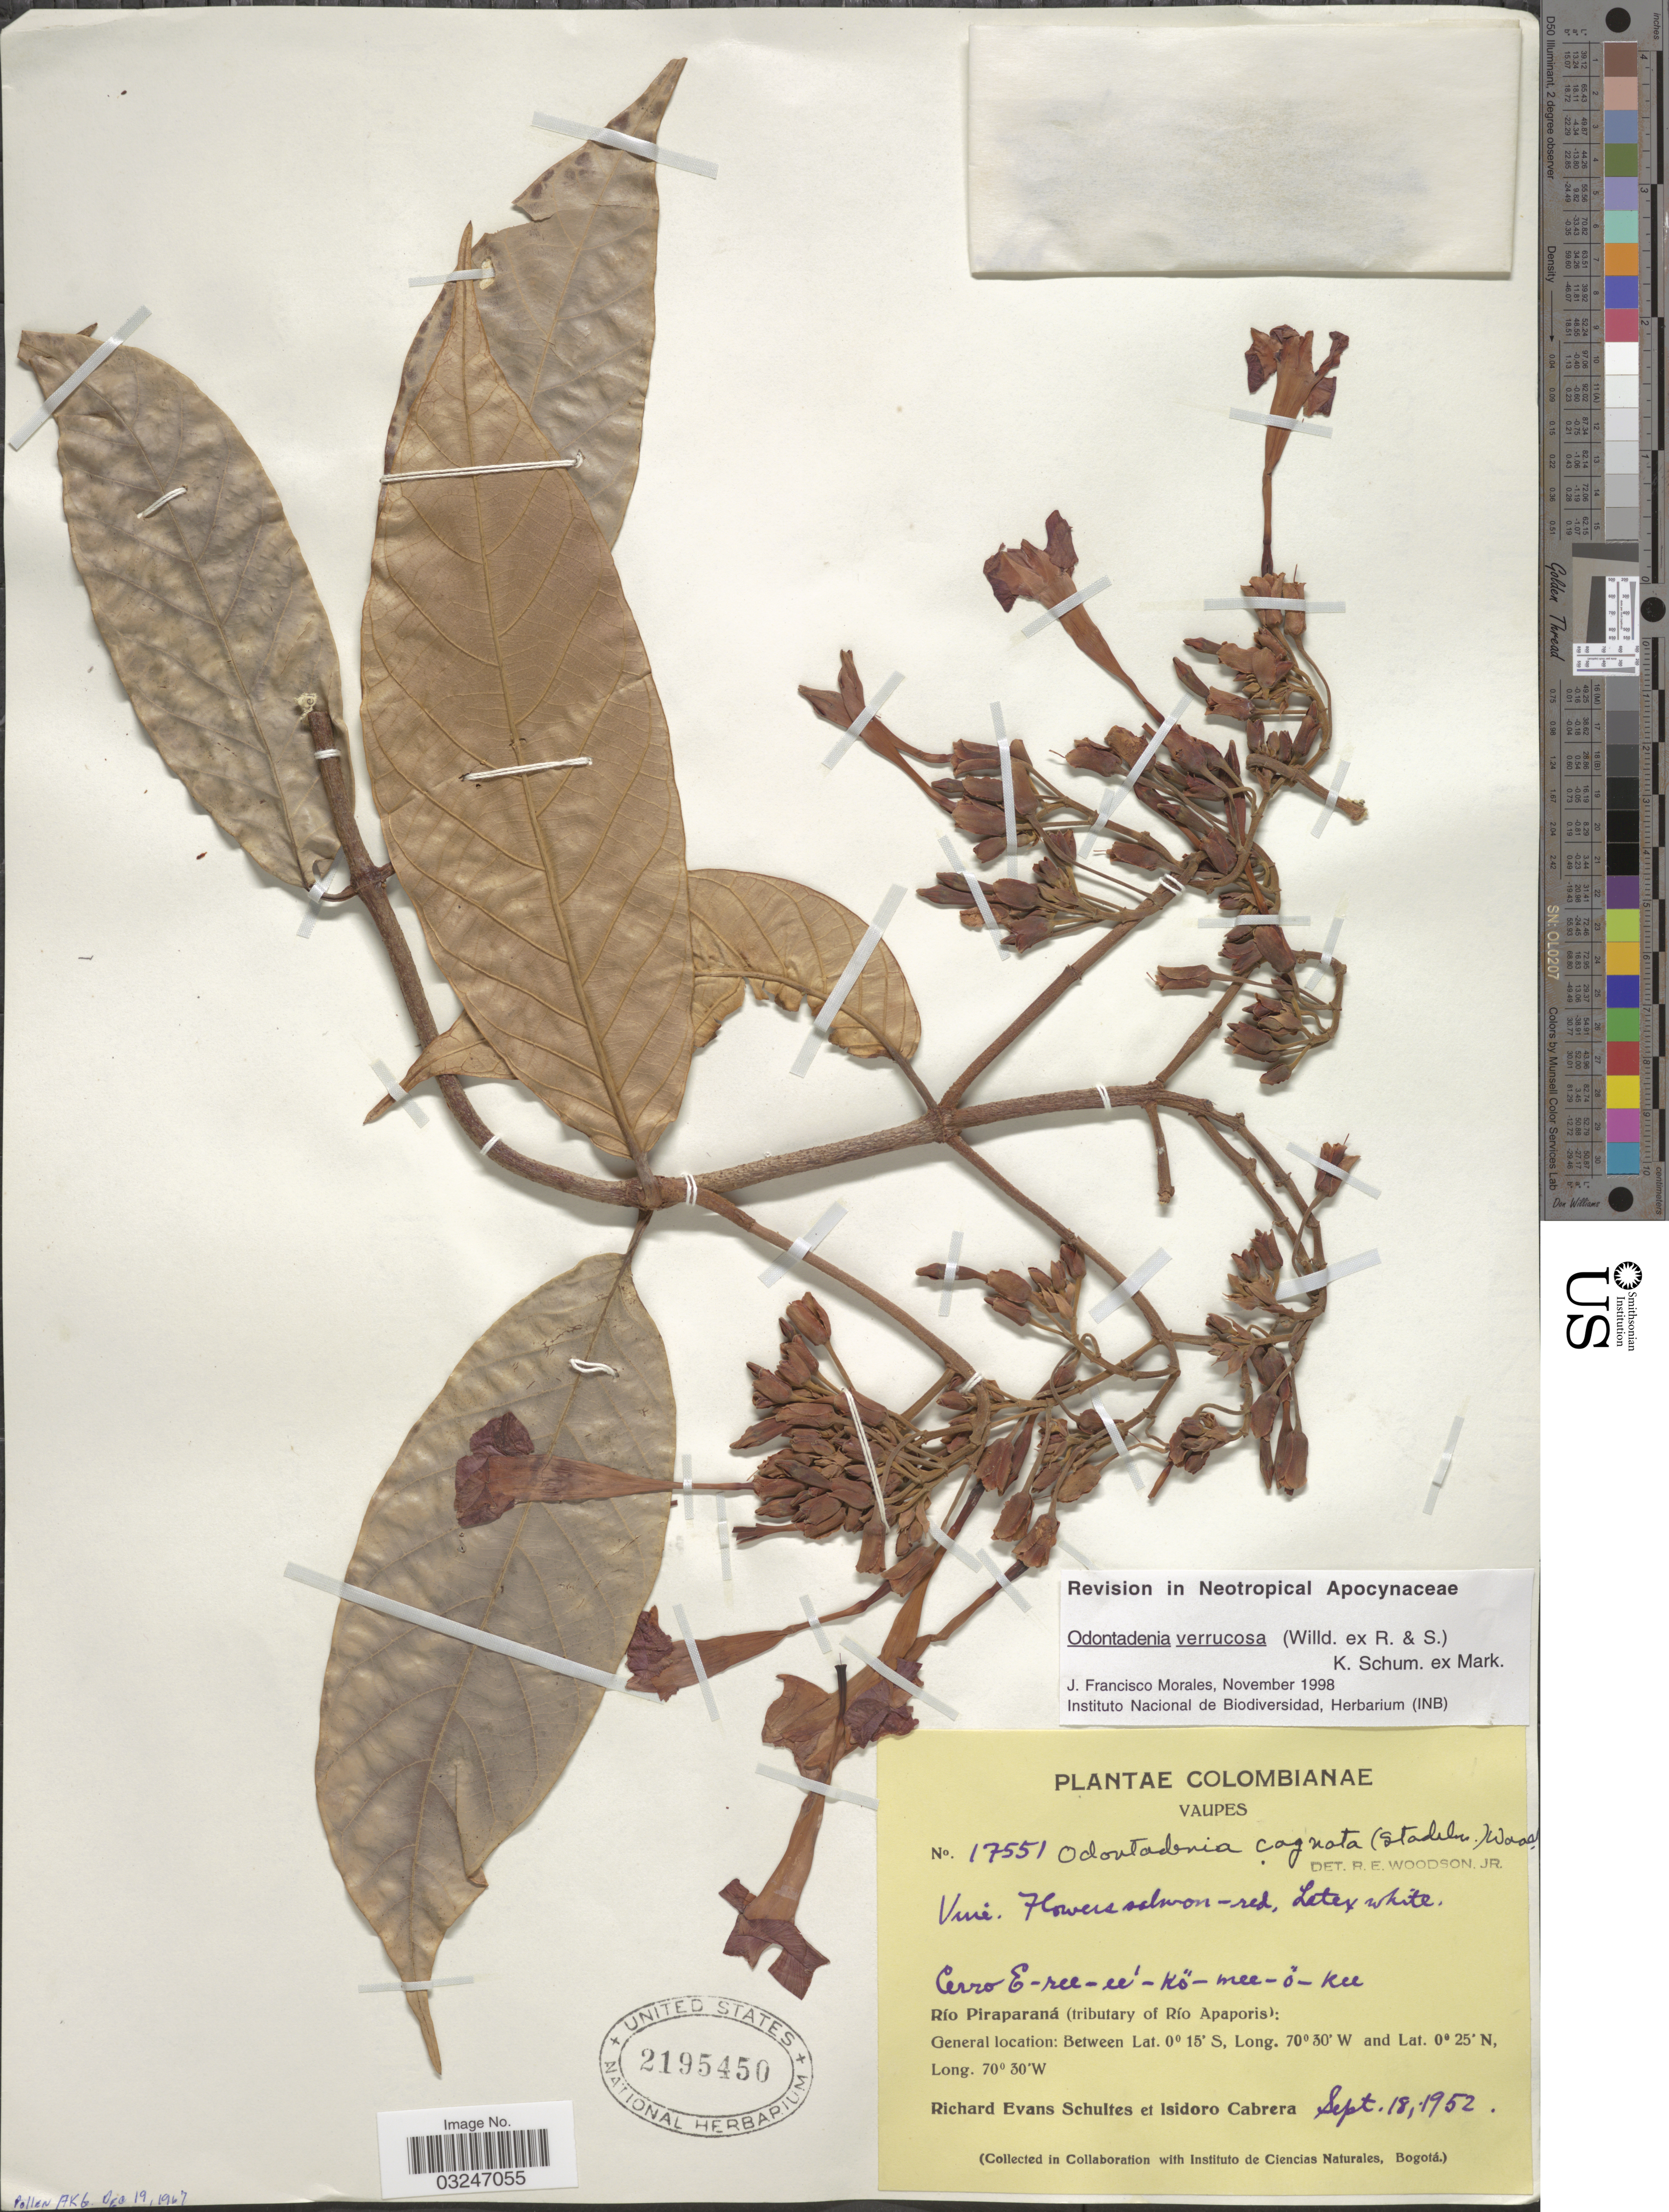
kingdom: Plantae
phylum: Tracheophyta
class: Magnoliopsida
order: Gentianales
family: Apocynaceae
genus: Odontadenia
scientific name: Odontadenia verrucosa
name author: (Willd. ex Roem. & Schult.) K. Schum. ex Markgr.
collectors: R. E. Schultes & I. Cabrera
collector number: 17551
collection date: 1952-09-18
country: Colombia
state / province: Vaupés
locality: Cerro E-ree-ee'-kö-mee-ö-kee. Río Piraparaná (tributary of Río Apaporis).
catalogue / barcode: US 2195450